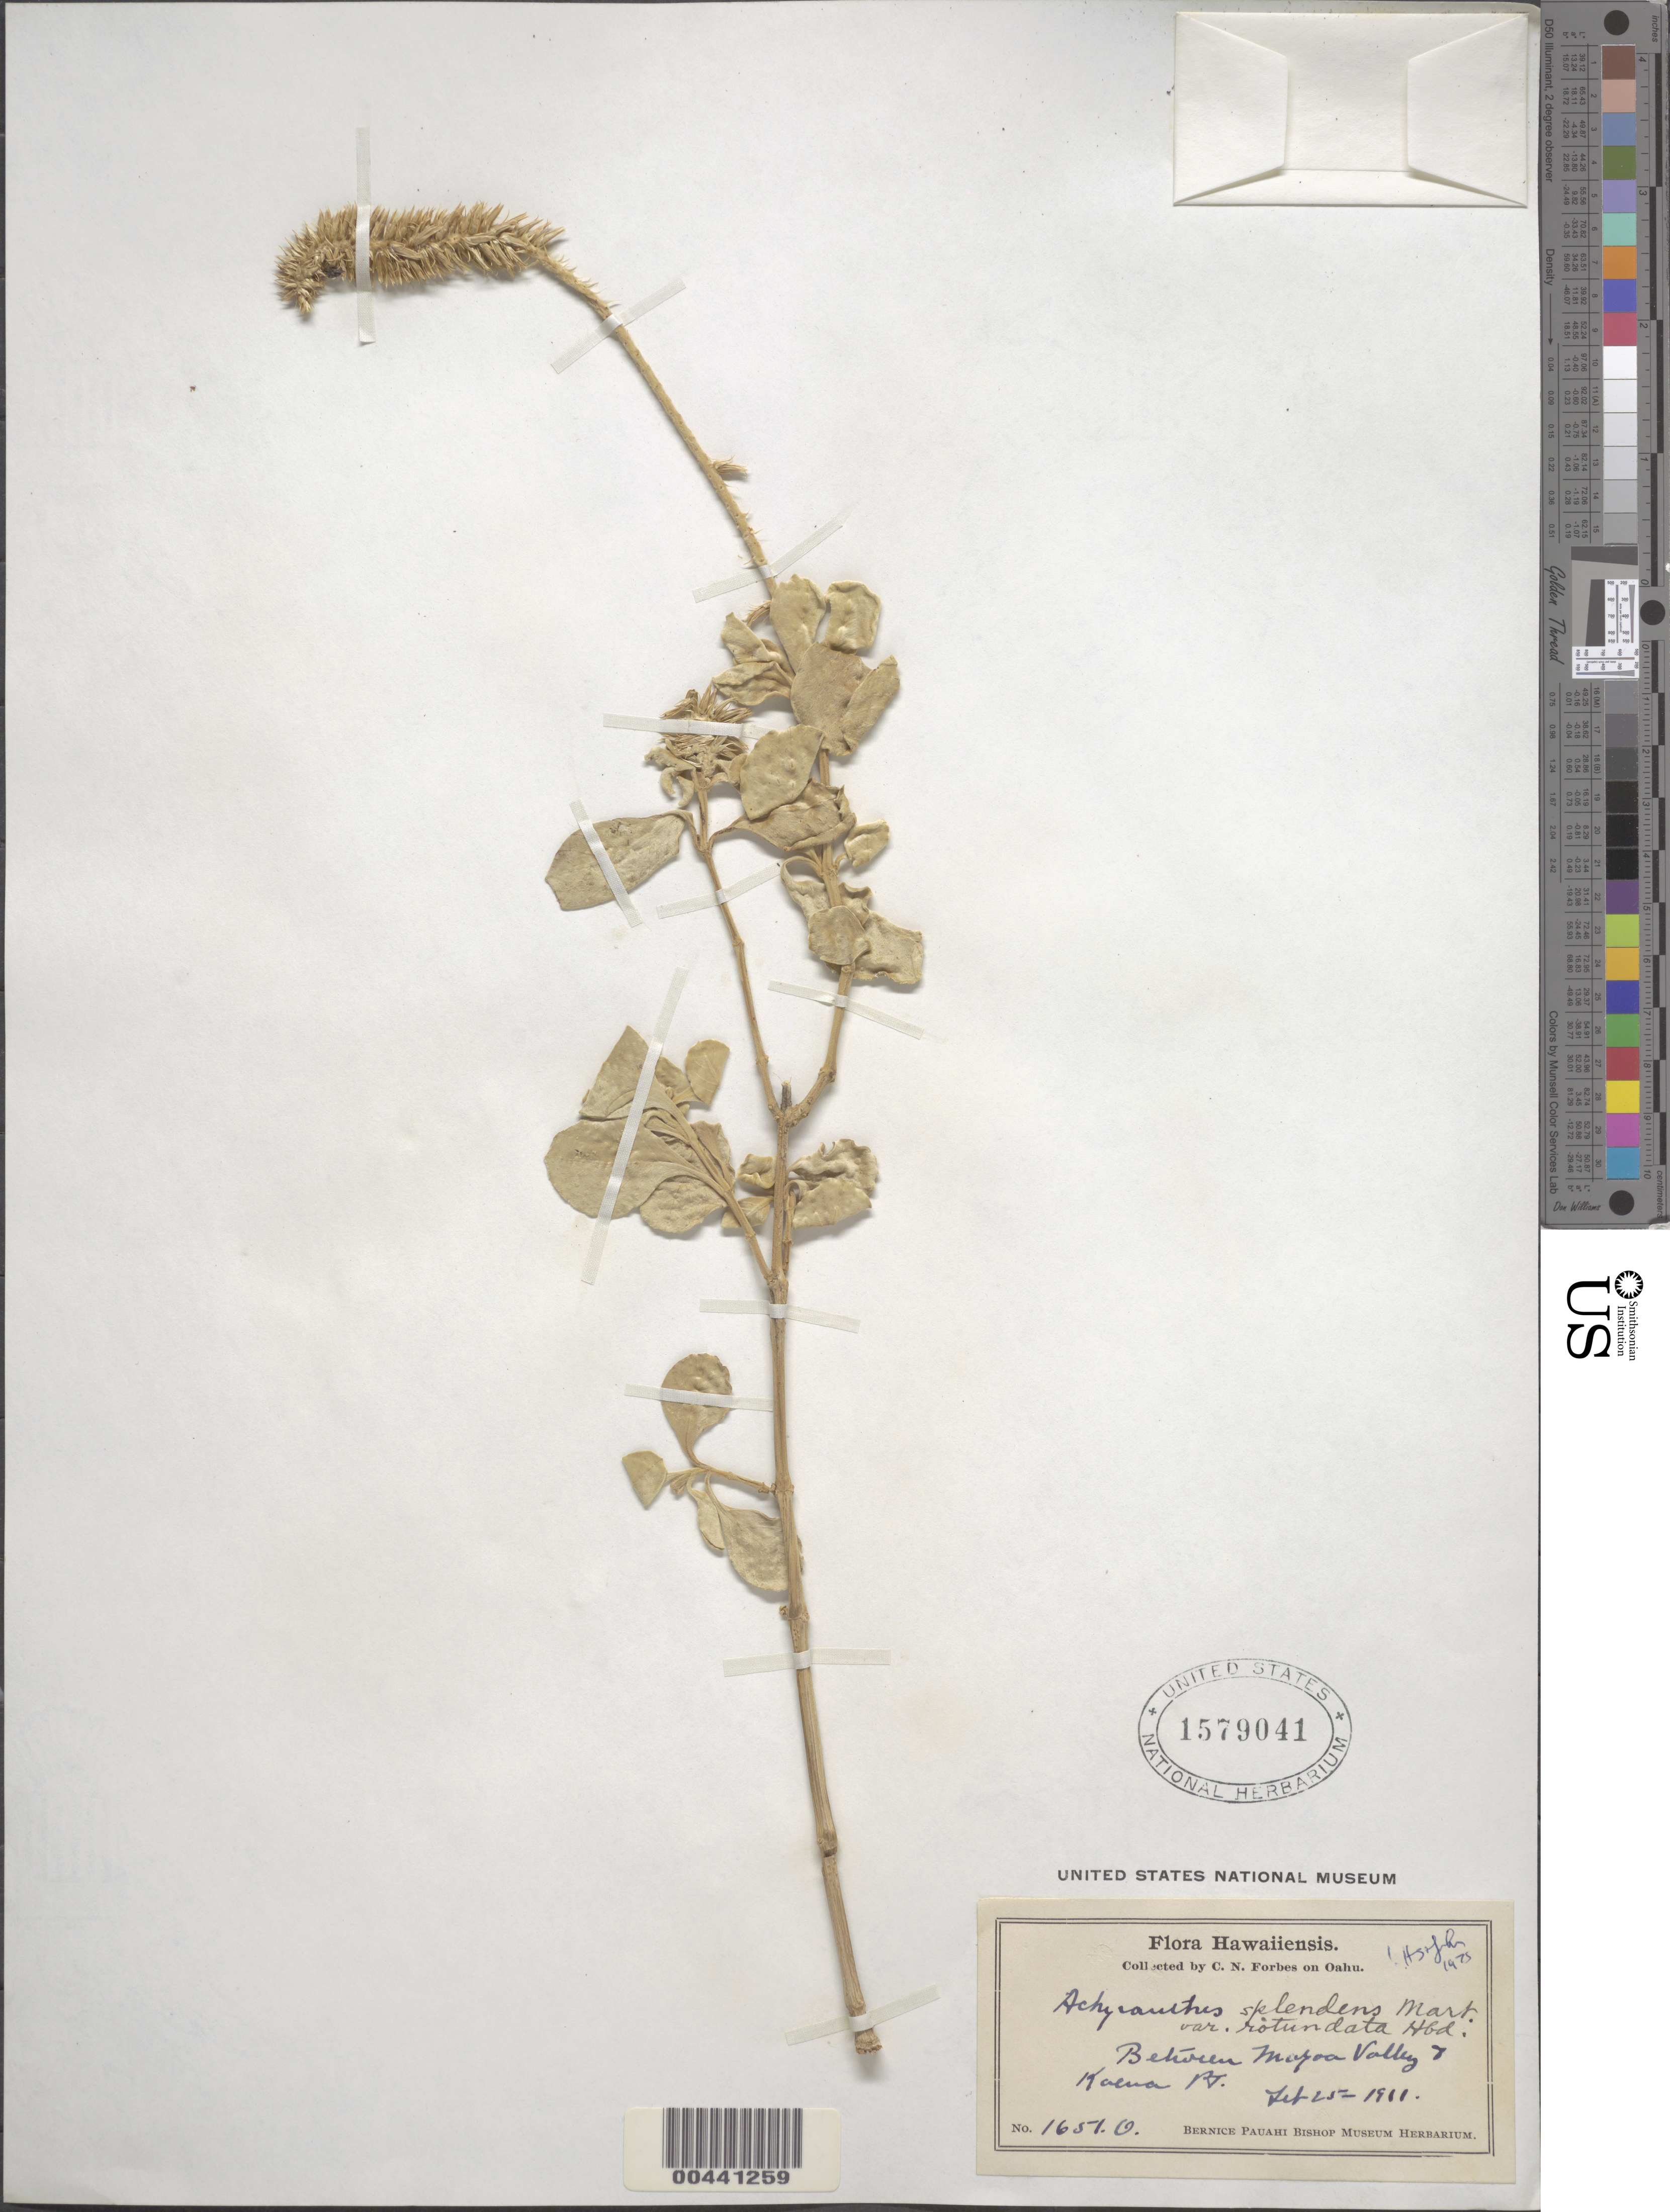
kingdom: Plantae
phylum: Tracheophyta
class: Magnoliopsida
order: Caryophyllales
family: Amaranthaceae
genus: Achyranthes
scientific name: Achyranthes splendens var. rotundata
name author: Hillebr.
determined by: St. John, H.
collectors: C. N. Forbes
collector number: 1651.O.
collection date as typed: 25 Feb 1911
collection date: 1911-02-25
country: United States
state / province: Hawaii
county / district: Honolulu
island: Oahu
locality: Between Makoa Valley and Kaena Point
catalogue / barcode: US 1579041